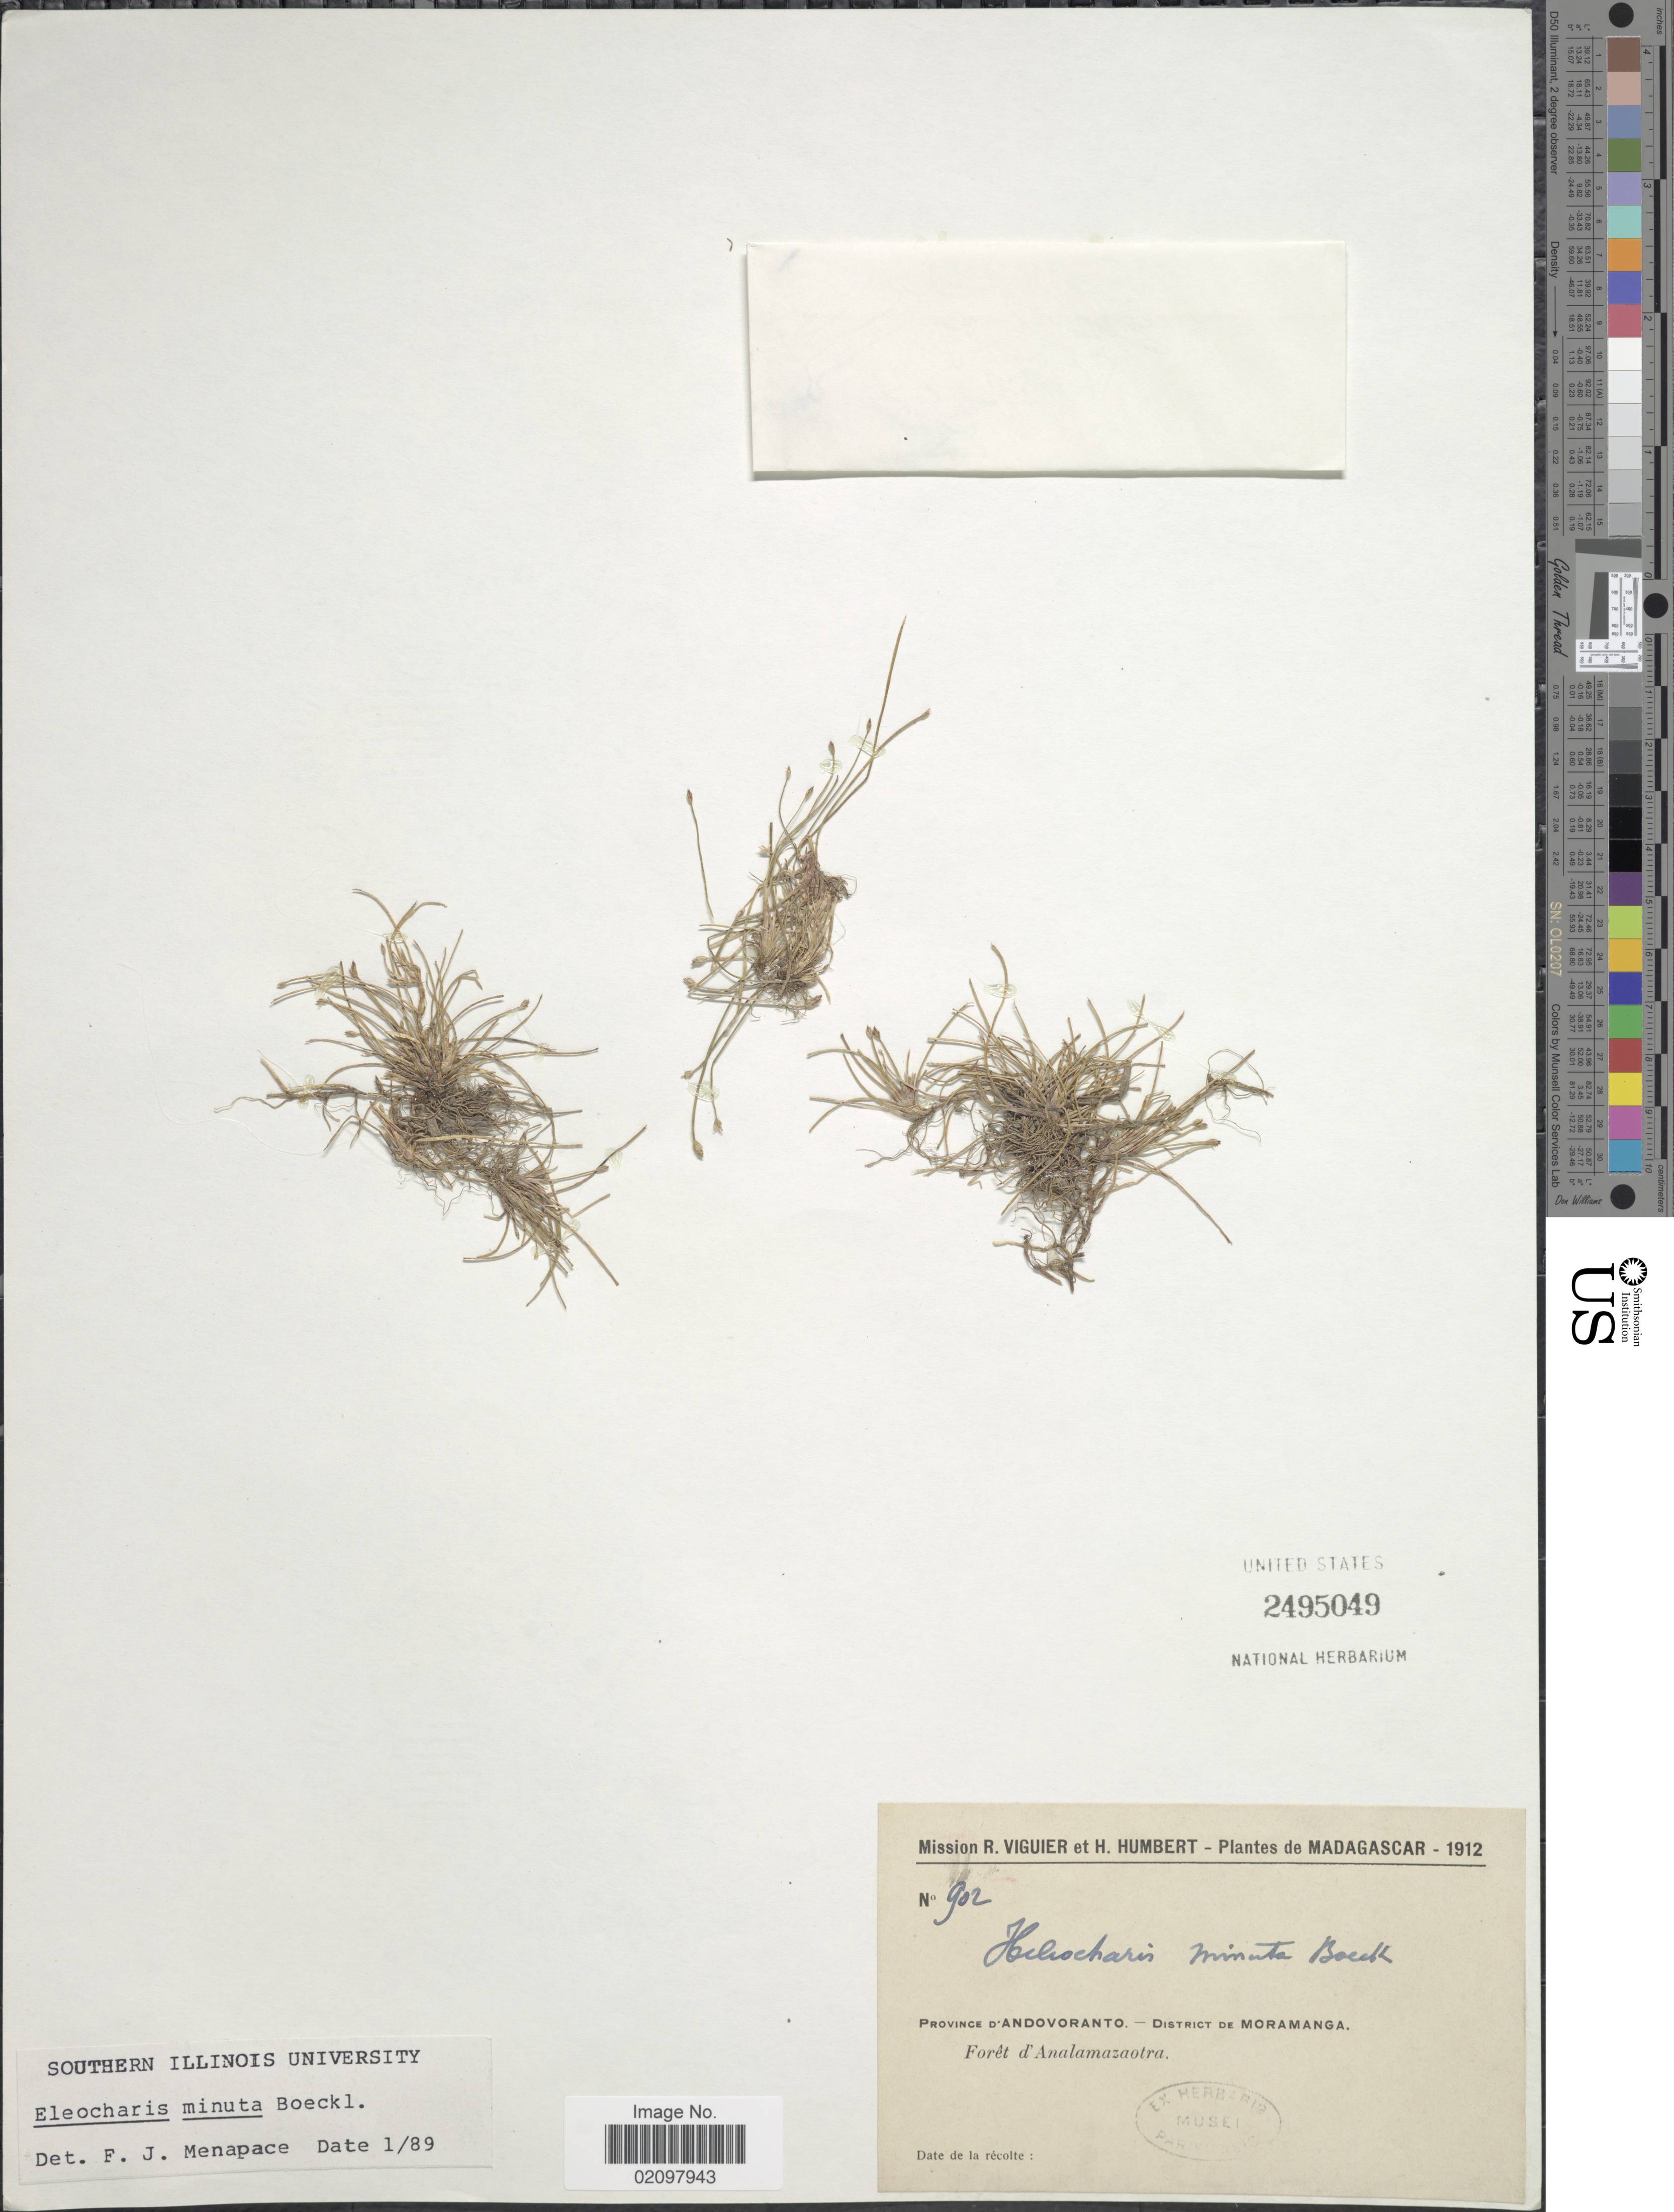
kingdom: Plantae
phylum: Tracheophyta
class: Liliopsida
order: Poales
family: Cyperaceae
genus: Eleocharis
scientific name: Eleocharis minuta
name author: Boeckeler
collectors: R. Viguier & H. Humbert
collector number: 902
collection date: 1912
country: Madagascar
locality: Province d'Andovoranto - District de Moramanga, Forêt d'Analamazaotra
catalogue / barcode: US 2495049